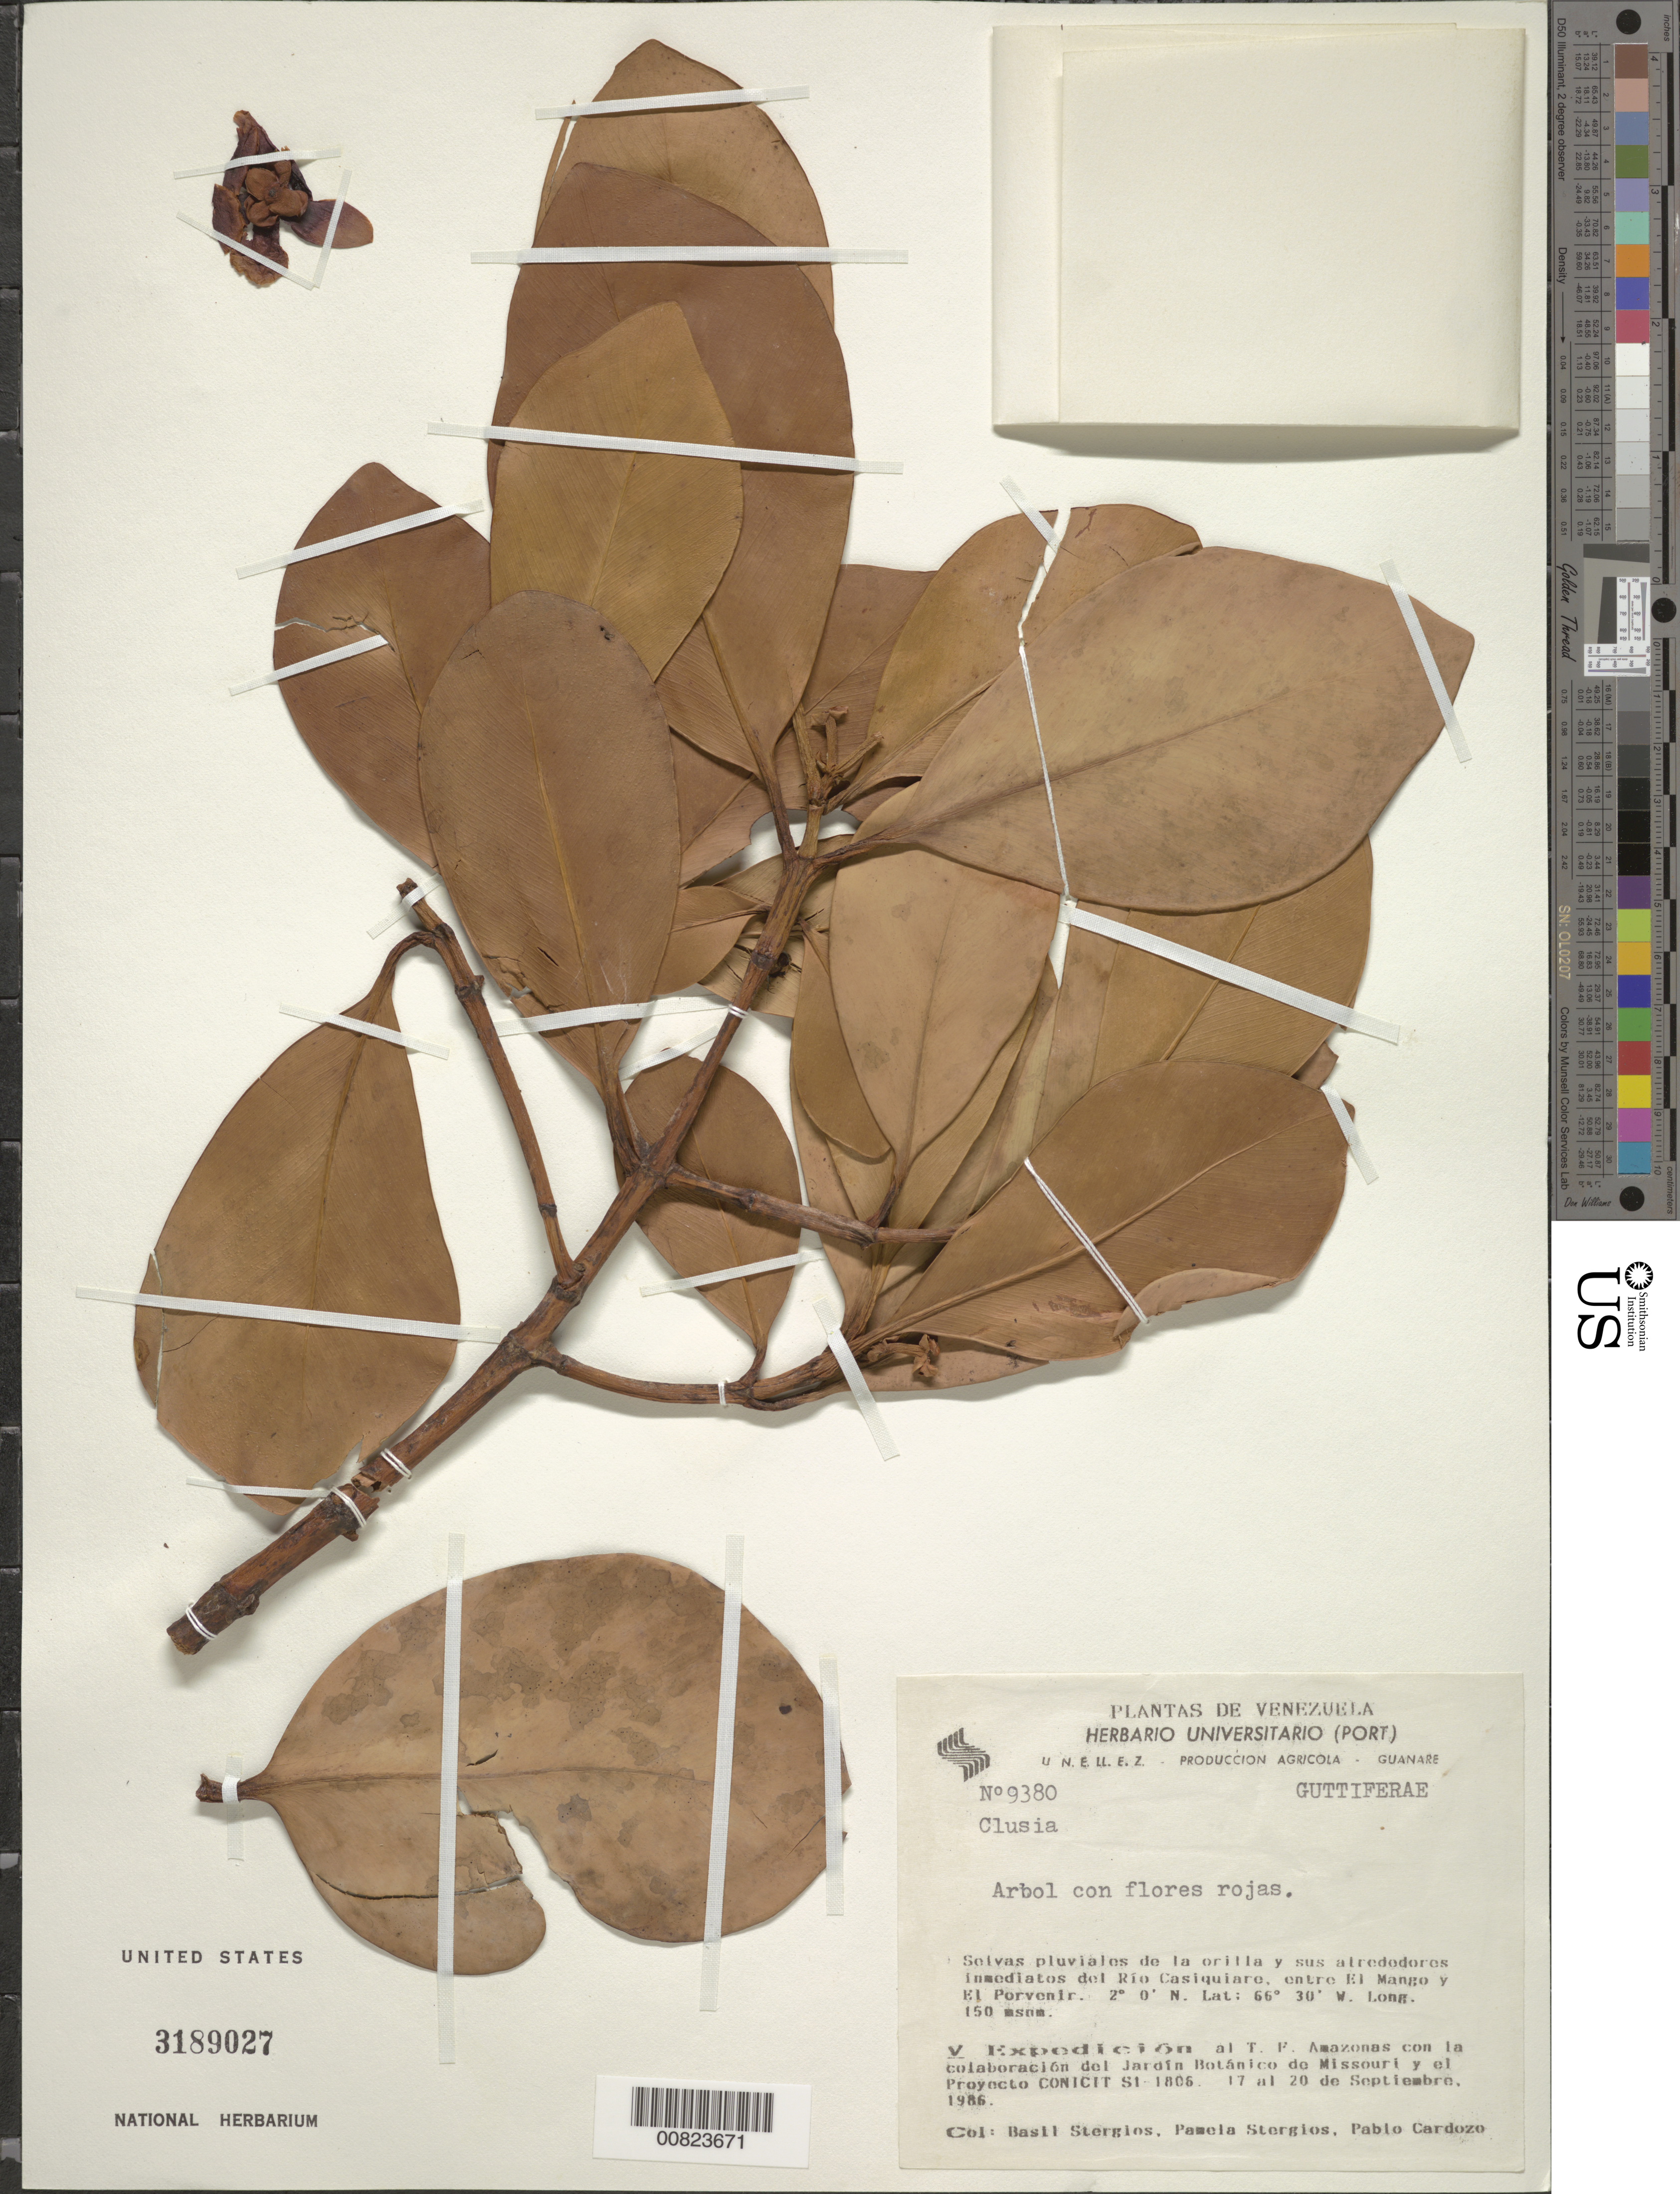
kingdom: Plantae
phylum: Tracheophyta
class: Magnoliopsida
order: Malpighiales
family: Clusiaceae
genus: Clusia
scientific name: Clusia sp.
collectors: B. G. Stergios, P. Stergios & P. Cardozo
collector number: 9380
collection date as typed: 17-Sep-86 to 20-Sep-86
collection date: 1986-09-17/1986-09-20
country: Venezuela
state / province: Amazonas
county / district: Río Negro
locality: Río Casiquiare, entre El Mango & El Porvenir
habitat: Selvas pluviales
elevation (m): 150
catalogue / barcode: US 3189027